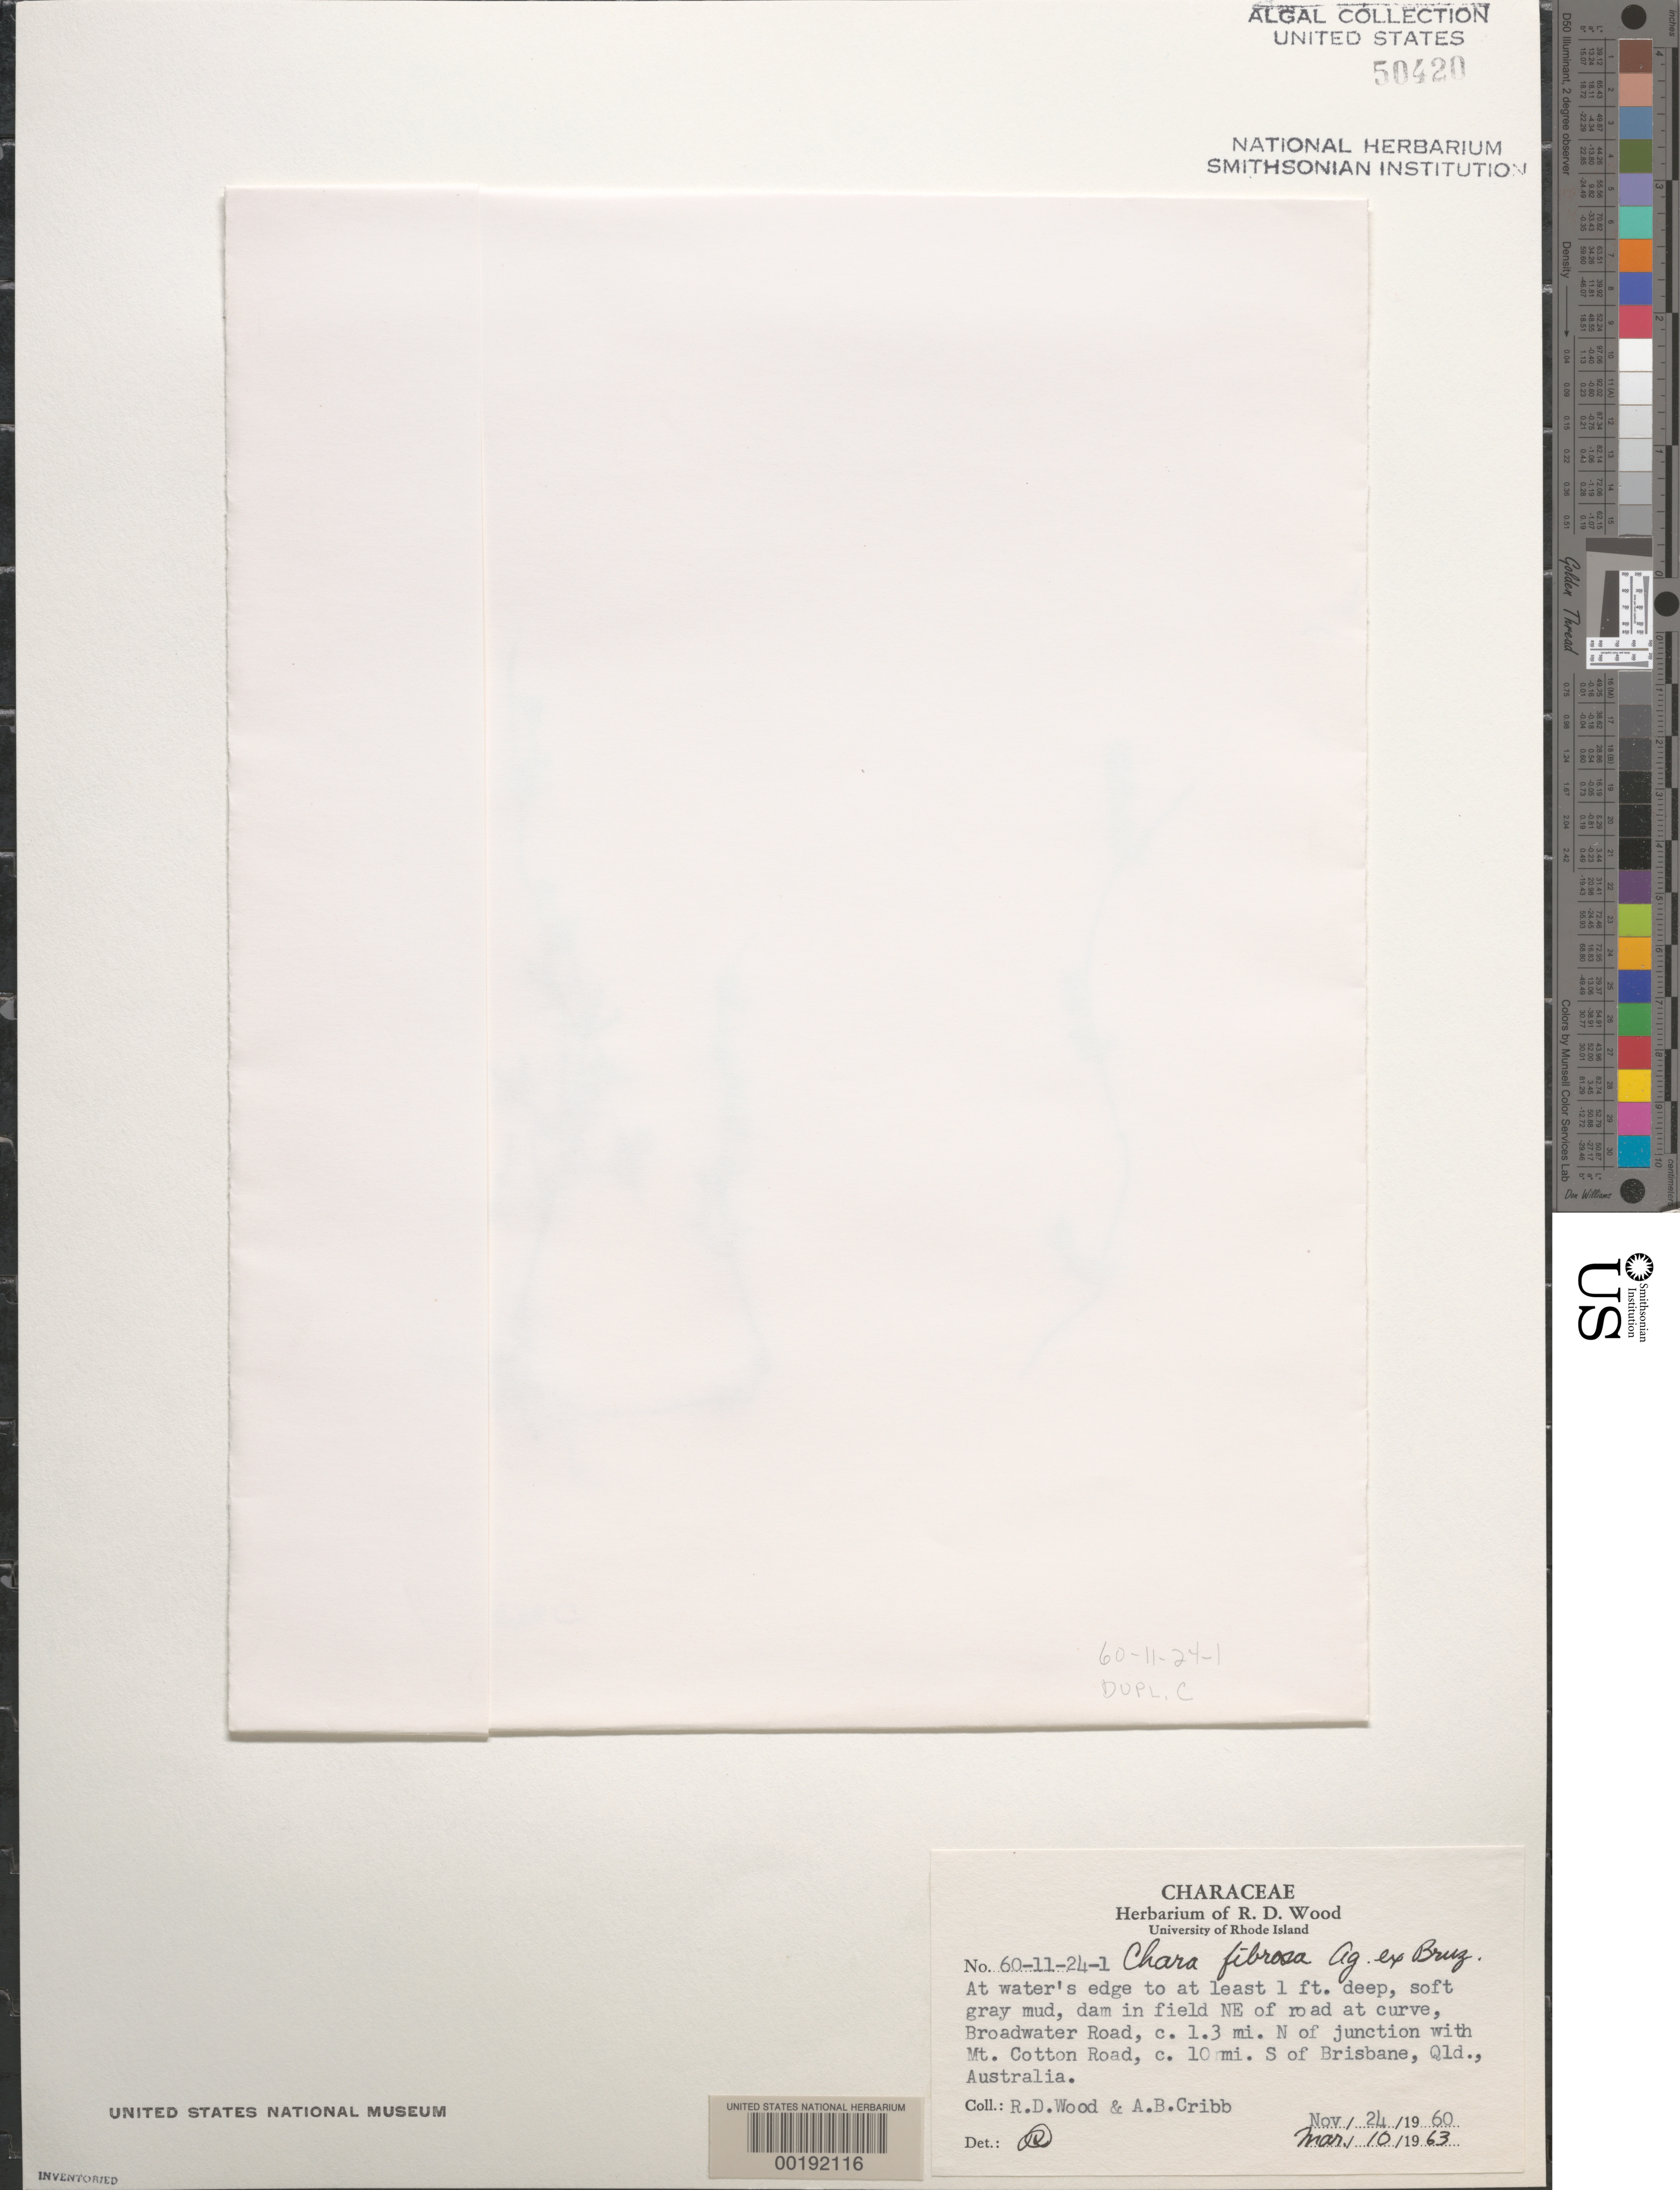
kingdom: Plantae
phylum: Charophyta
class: Charophyceae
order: Charales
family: Characeae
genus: Chara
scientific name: Chara fibrosa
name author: C. Agardh ex Bruzelius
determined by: Wood, R. D.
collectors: R. Wood & A. Cribb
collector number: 60-11-24-1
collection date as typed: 24 Nov 1960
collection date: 1960-11-24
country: Australia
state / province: Queensland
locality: Broadwater Road, ca. 1.3 miles north of Mt. Cotton Road junction, ca. 10 miles south of Brisbane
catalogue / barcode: US 50420